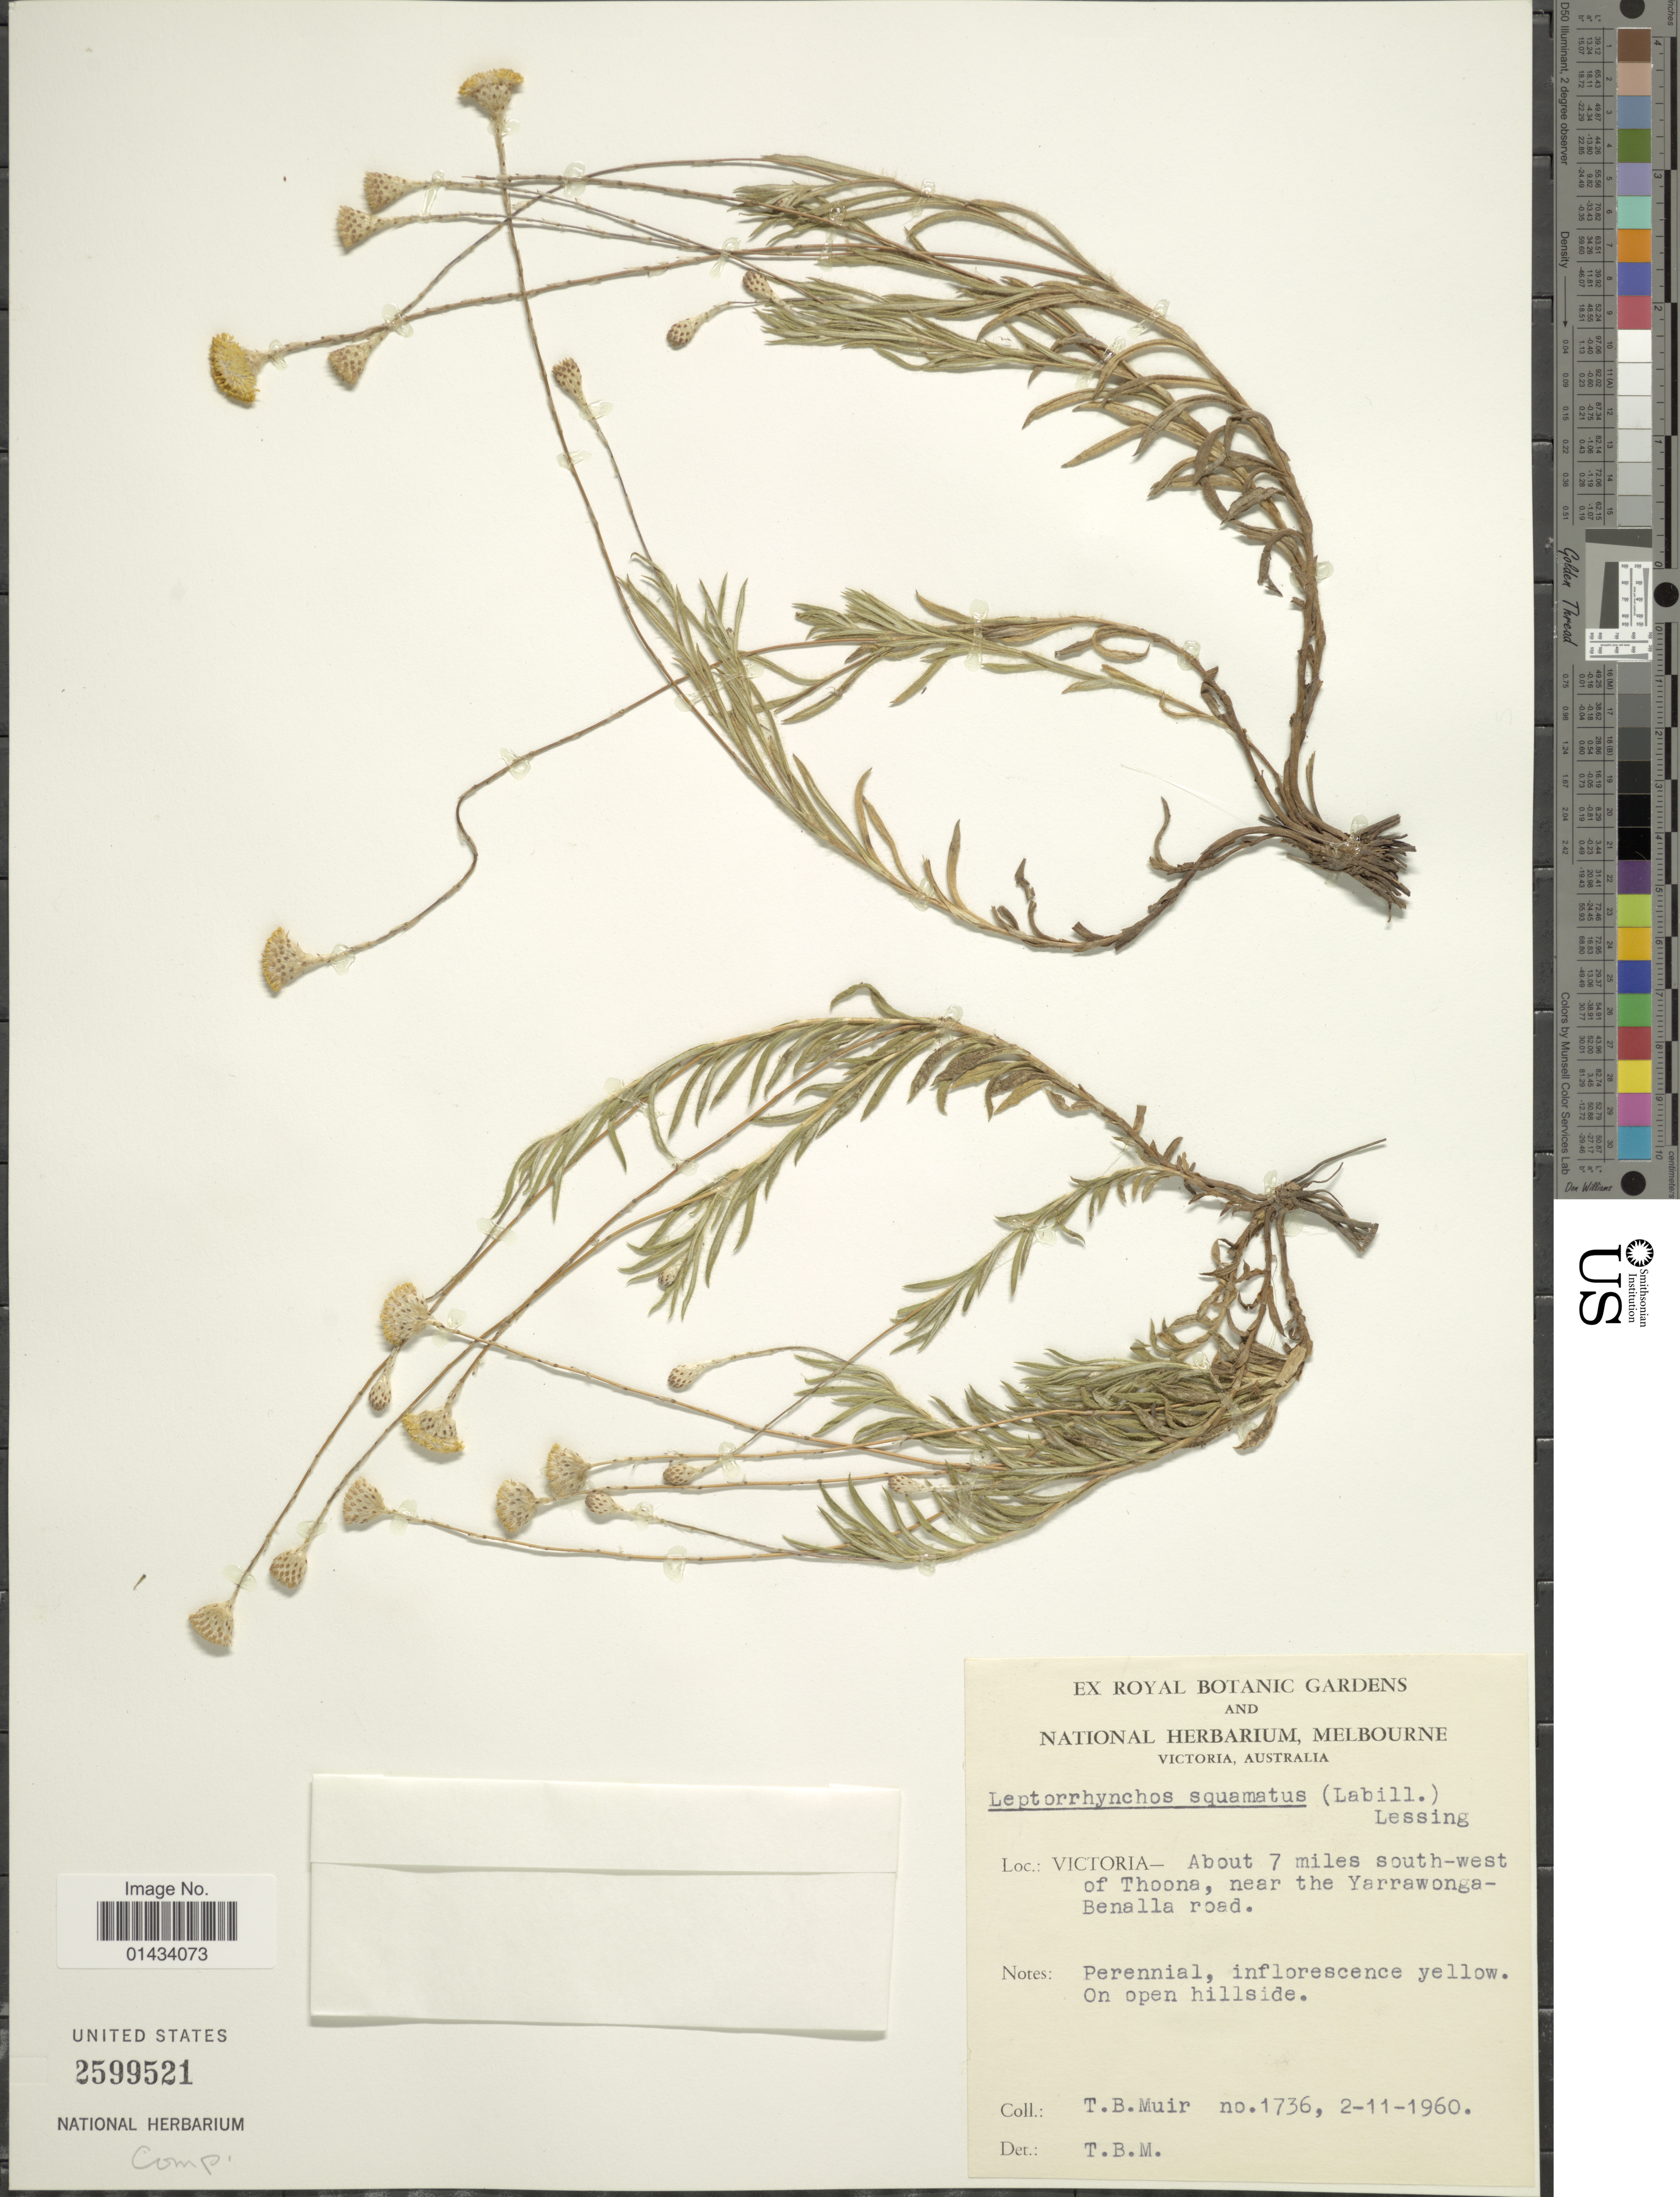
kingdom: Plantae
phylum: Tracheophyta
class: Magnoliopsida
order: Asterales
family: Asteraceae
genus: Leptorhynchos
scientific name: Leptorhynchos squamatus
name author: (Labill.) Less.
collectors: T. Muir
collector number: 1736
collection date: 1960-11-02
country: Australia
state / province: Victoria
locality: Victoria, about 7 miles south-west of Thoona, near the Yarrawonga-Benalla road, on open hillside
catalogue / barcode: US 2599521